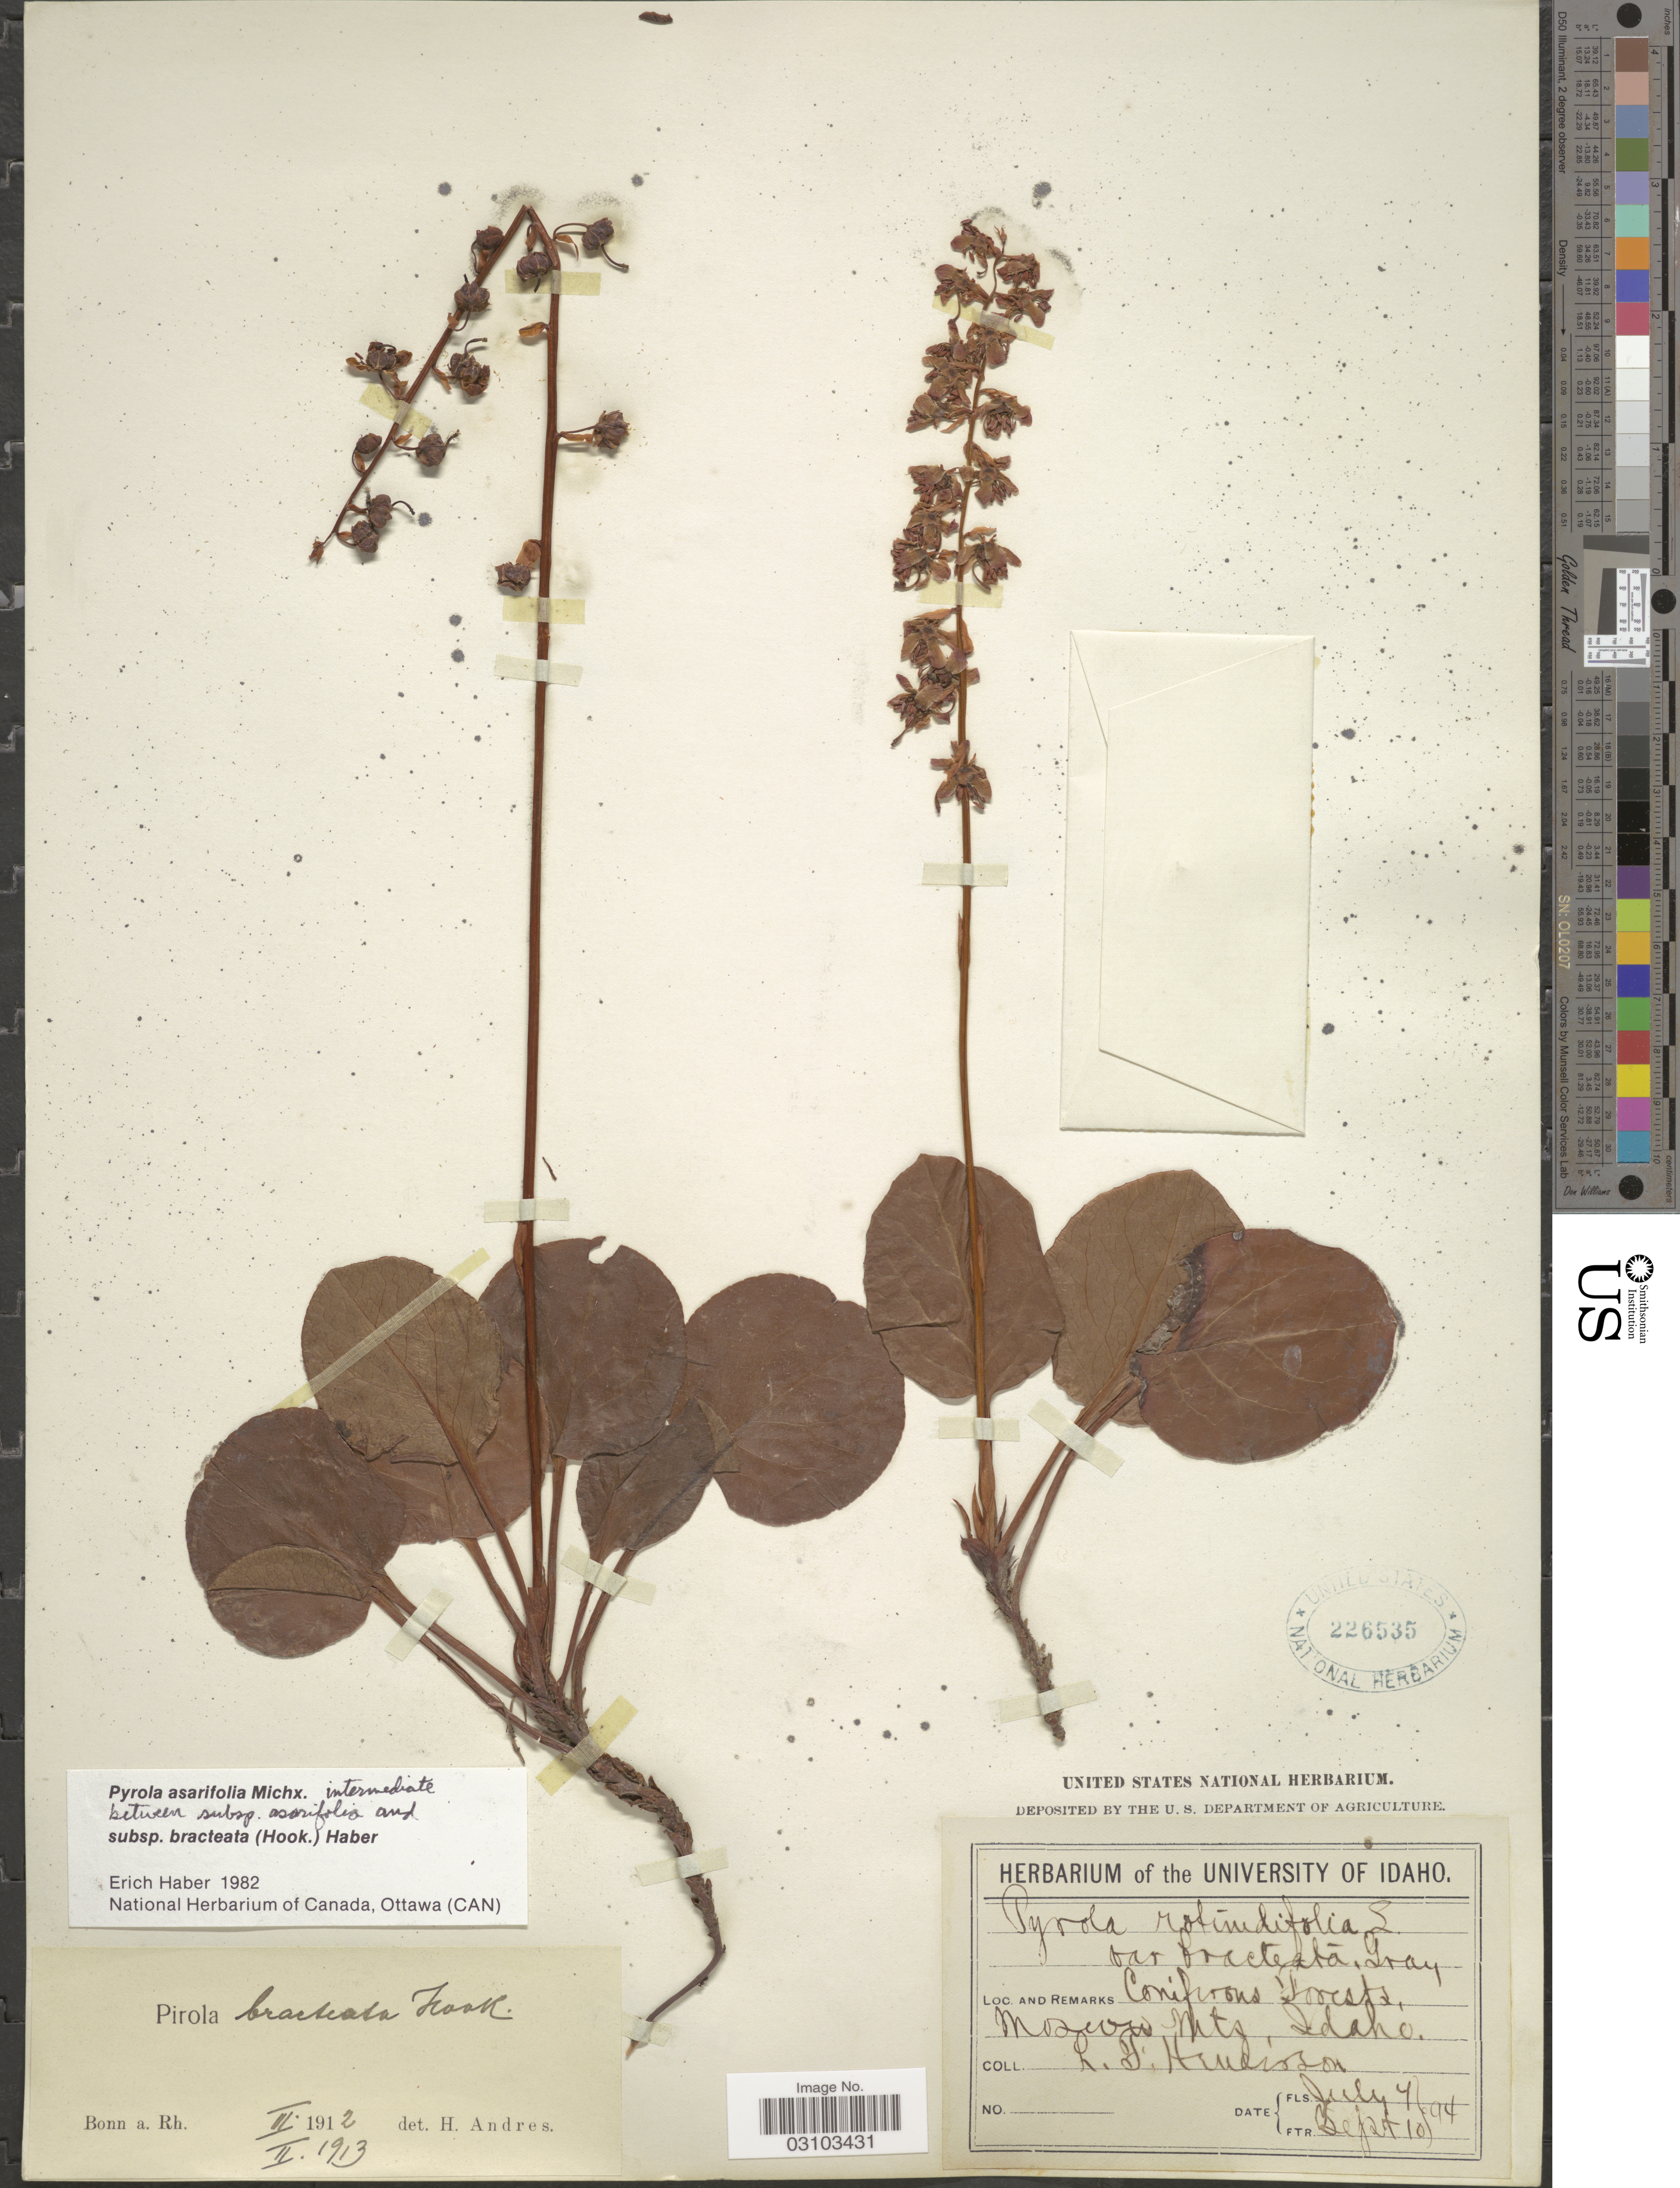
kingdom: Plantae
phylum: Tracheophyta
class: Magnoliopsida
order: Ericales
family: Ericaceae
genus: Pyrola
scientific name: Pyrola asarifolia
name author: Michx.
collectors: L. Henderson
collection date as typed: Transcribed d/m/y: 4/7/94 to 10/9/94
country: United States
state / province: Idaho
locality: Coniferous Forests, Moscow Mts.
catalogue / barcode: US 226535